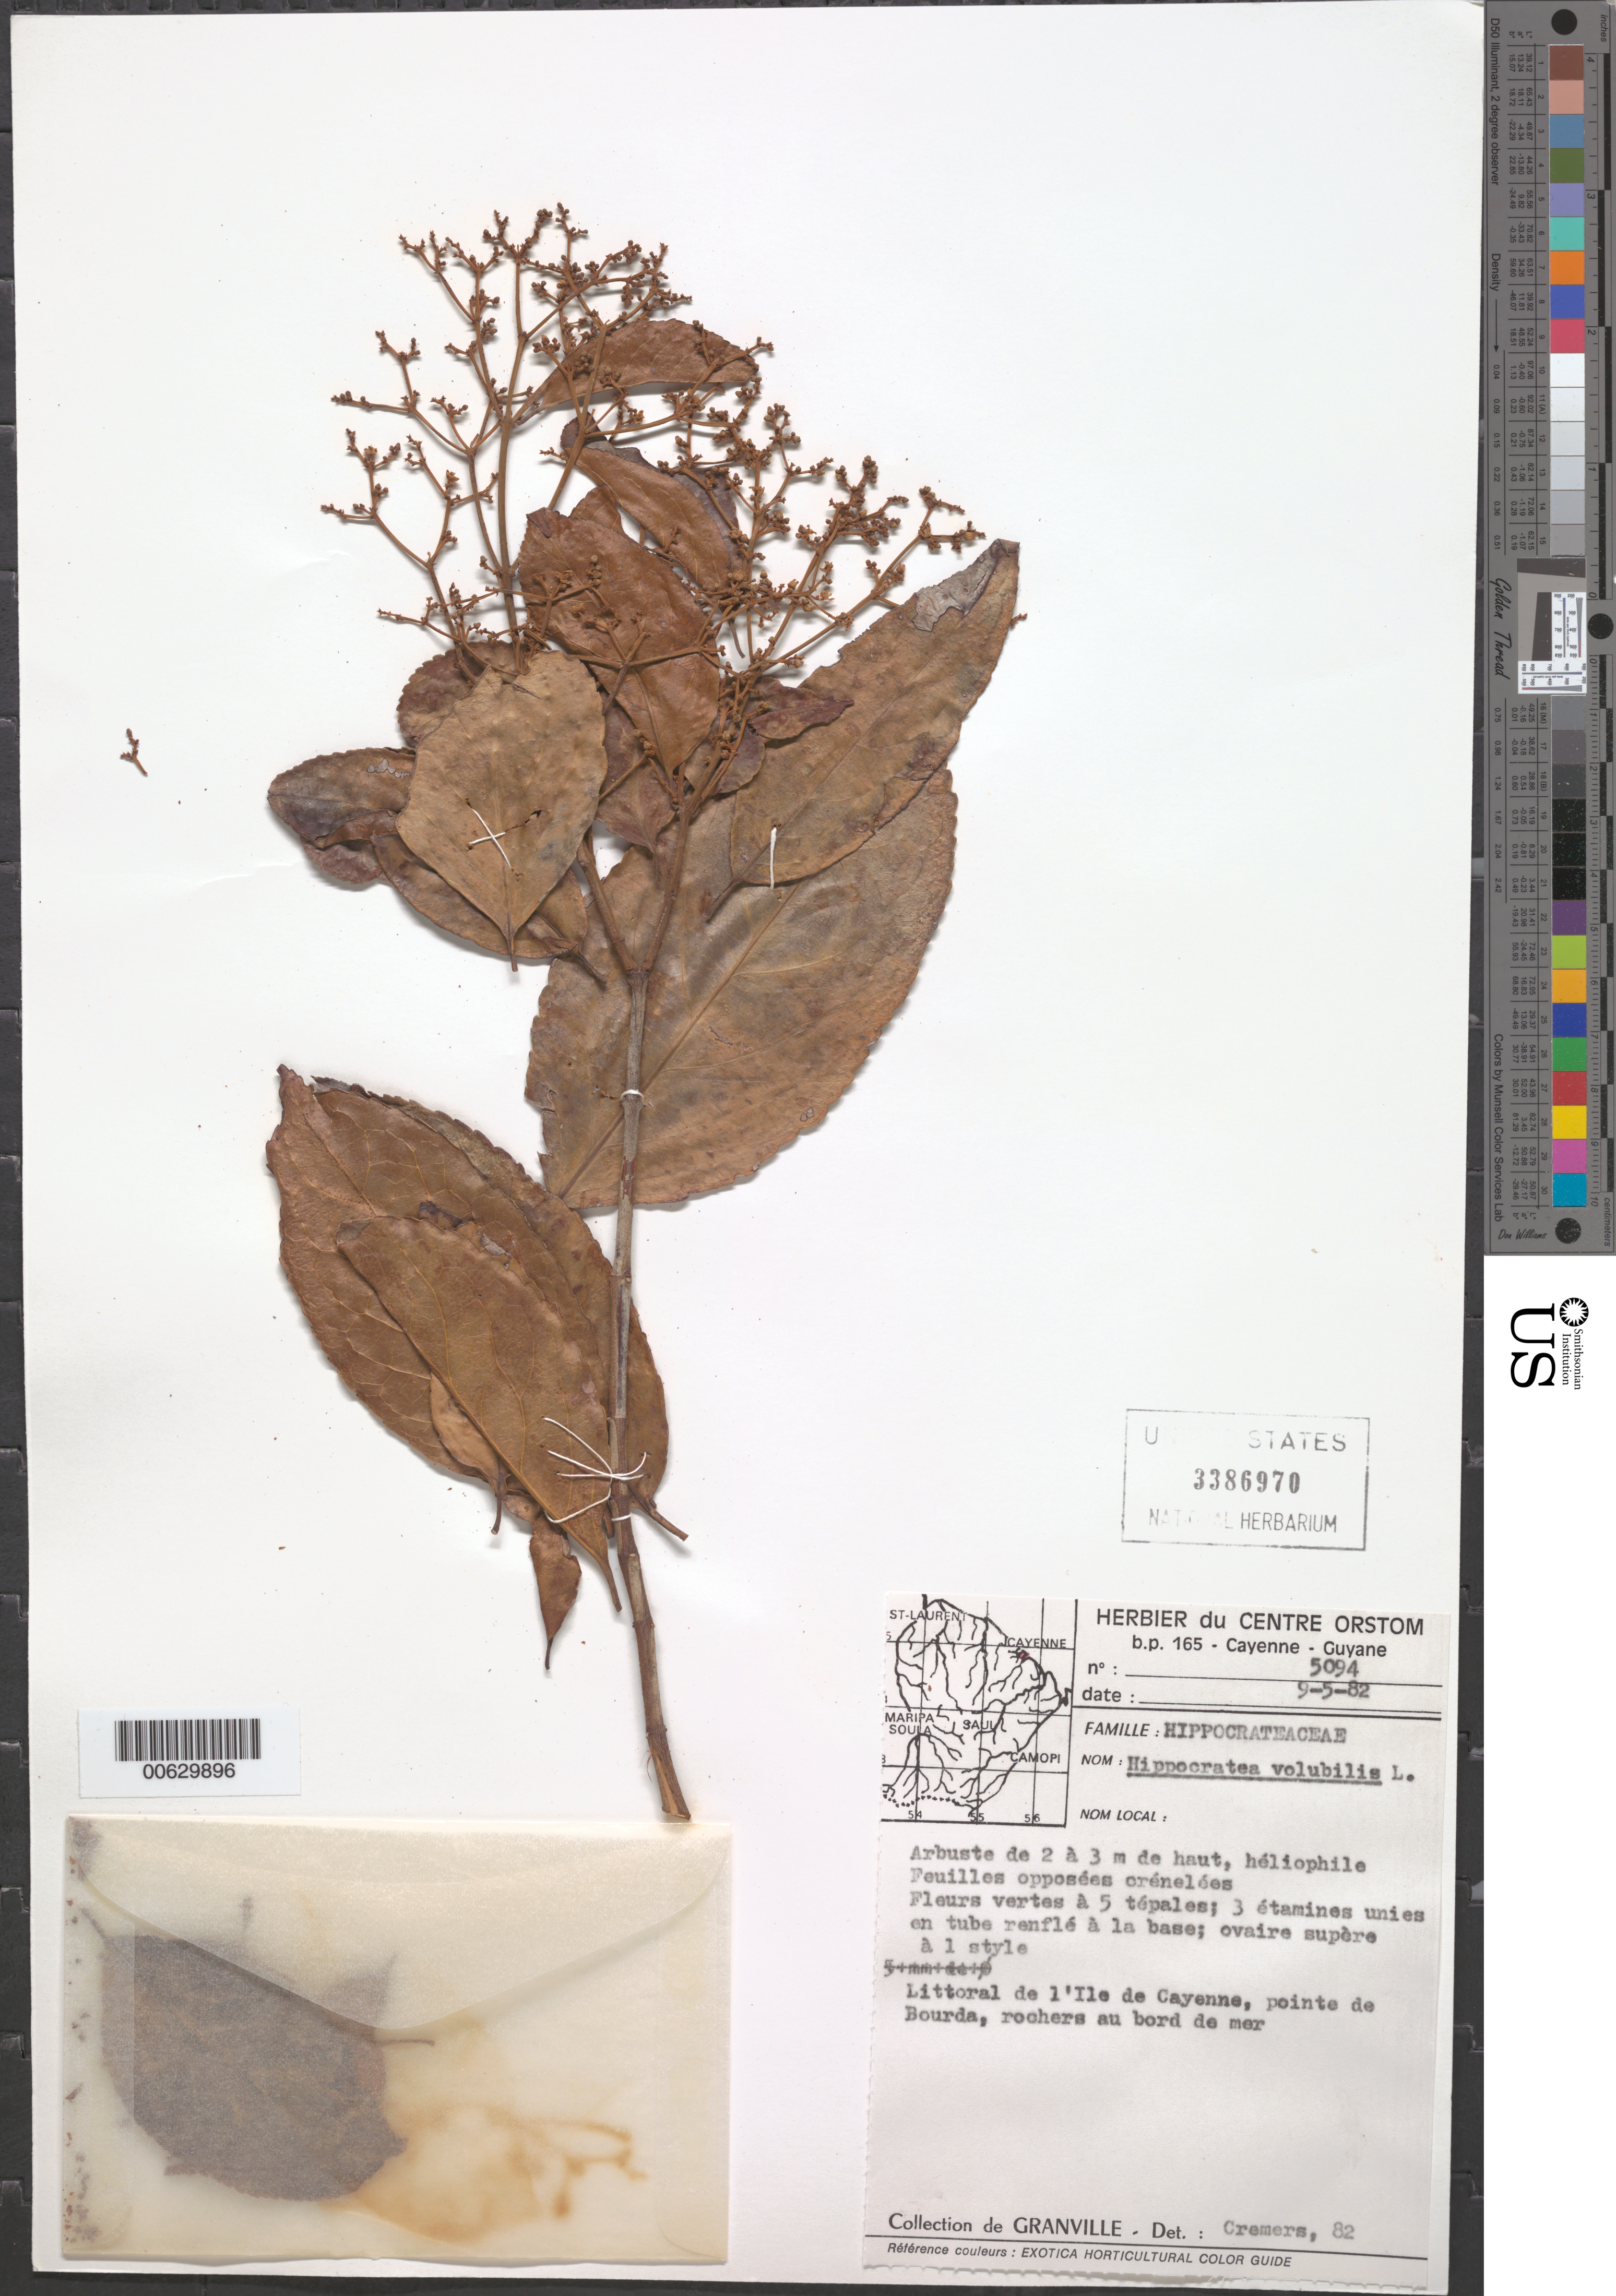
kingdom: Plantae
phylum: Tracheophyta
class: Magnoliopsida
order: Celastrales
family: Celastraceae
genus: Hippocratea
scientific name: Hippocratea volubilis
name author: L.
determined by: Cremers, Georges A.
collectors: J.-J. de Granville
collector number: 5094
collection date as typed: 9-May-82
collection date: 1982-05-09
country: French Guiana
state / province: Cayenne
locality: Cayenne, littoral de l'Ile, point de Bourda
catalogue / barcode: US 3386970